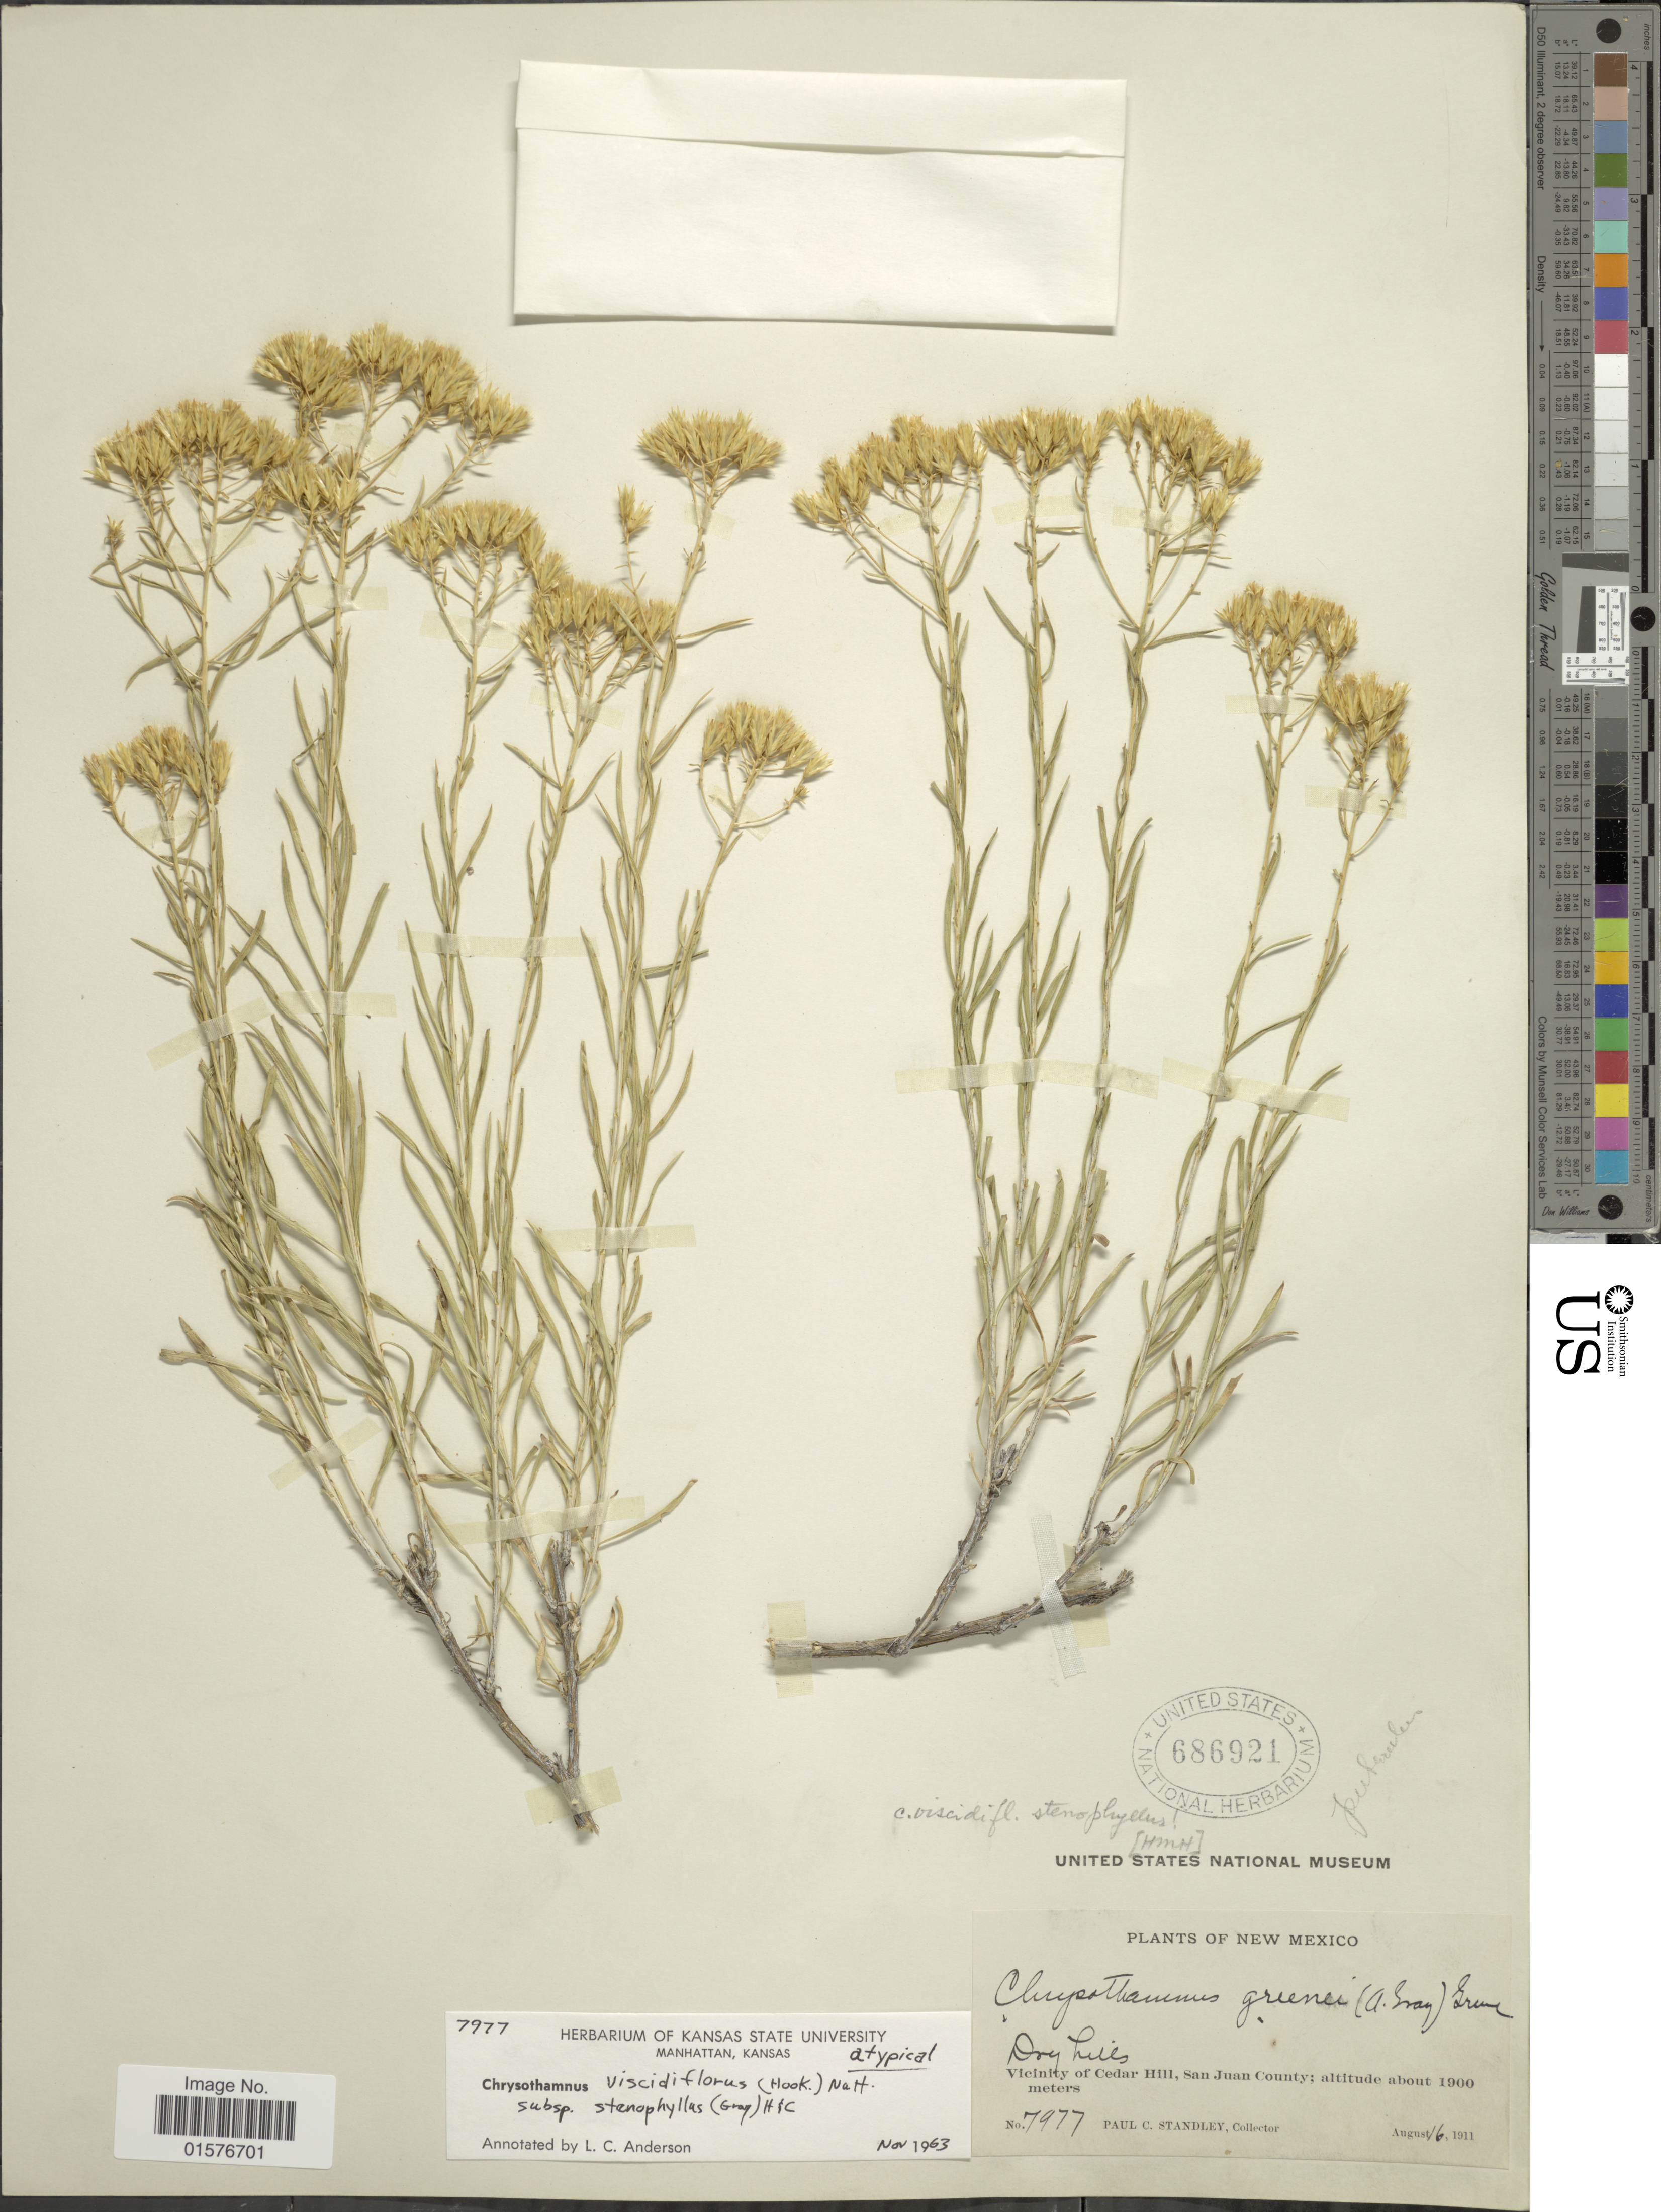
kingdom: Plantae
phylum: Tracheophyta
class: Magnoliopsida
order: Asterales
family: Asteraceae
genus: Chrysothamnus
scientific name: Chrysothamnus viscidiflorus subsp. stenophyllus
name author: (A. Gray) H.M. Hall & Clem.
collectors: P. C. Standley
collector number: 7977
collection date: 1911-08-16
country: United States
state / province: New Mexico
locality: Dry hills, Vicinity of Cedar Hill, San Juan County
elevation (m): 1900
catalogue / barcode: US 686921